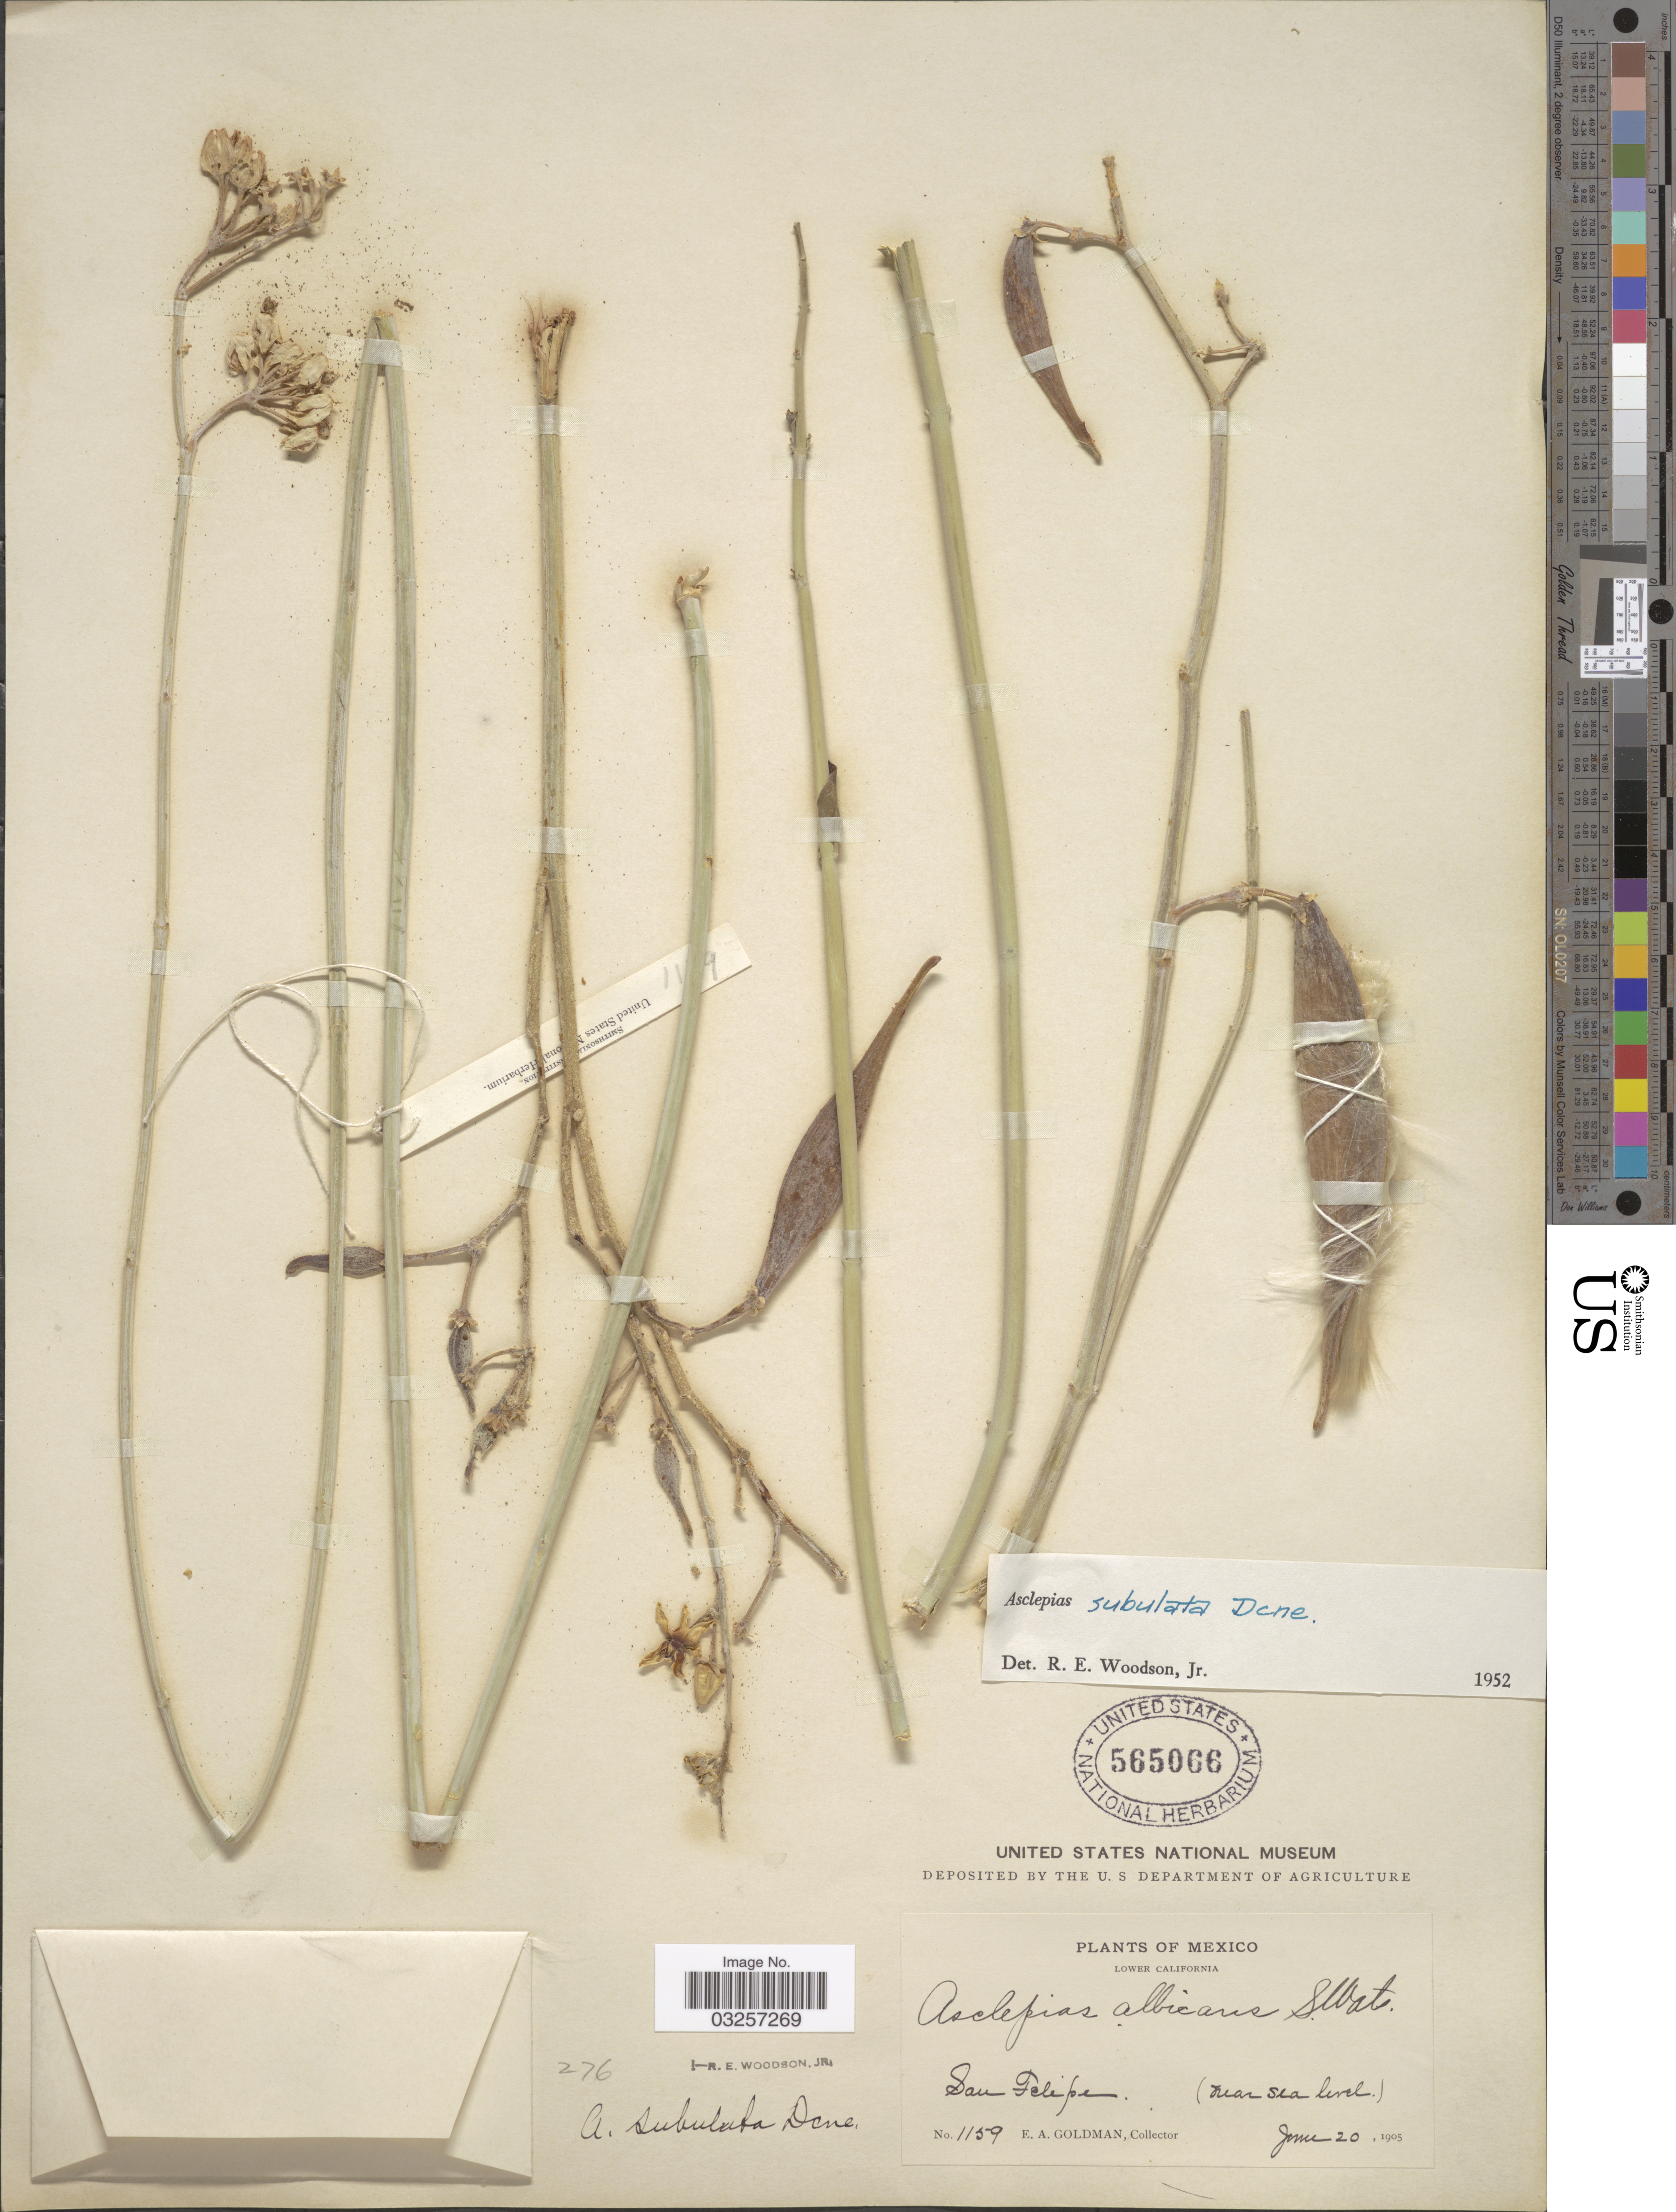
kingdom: Plantae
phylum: Tracheophyta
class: Magnoliopsida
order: Gentianales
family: Apocynaceae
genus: Asclepias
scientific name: Asclepias subulata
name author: Decne.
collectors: E. A. Goldman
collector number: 1159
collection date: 1905-06-20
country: Mexico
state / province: Baja California Norte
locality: San Felipe.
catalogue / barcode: US 565066